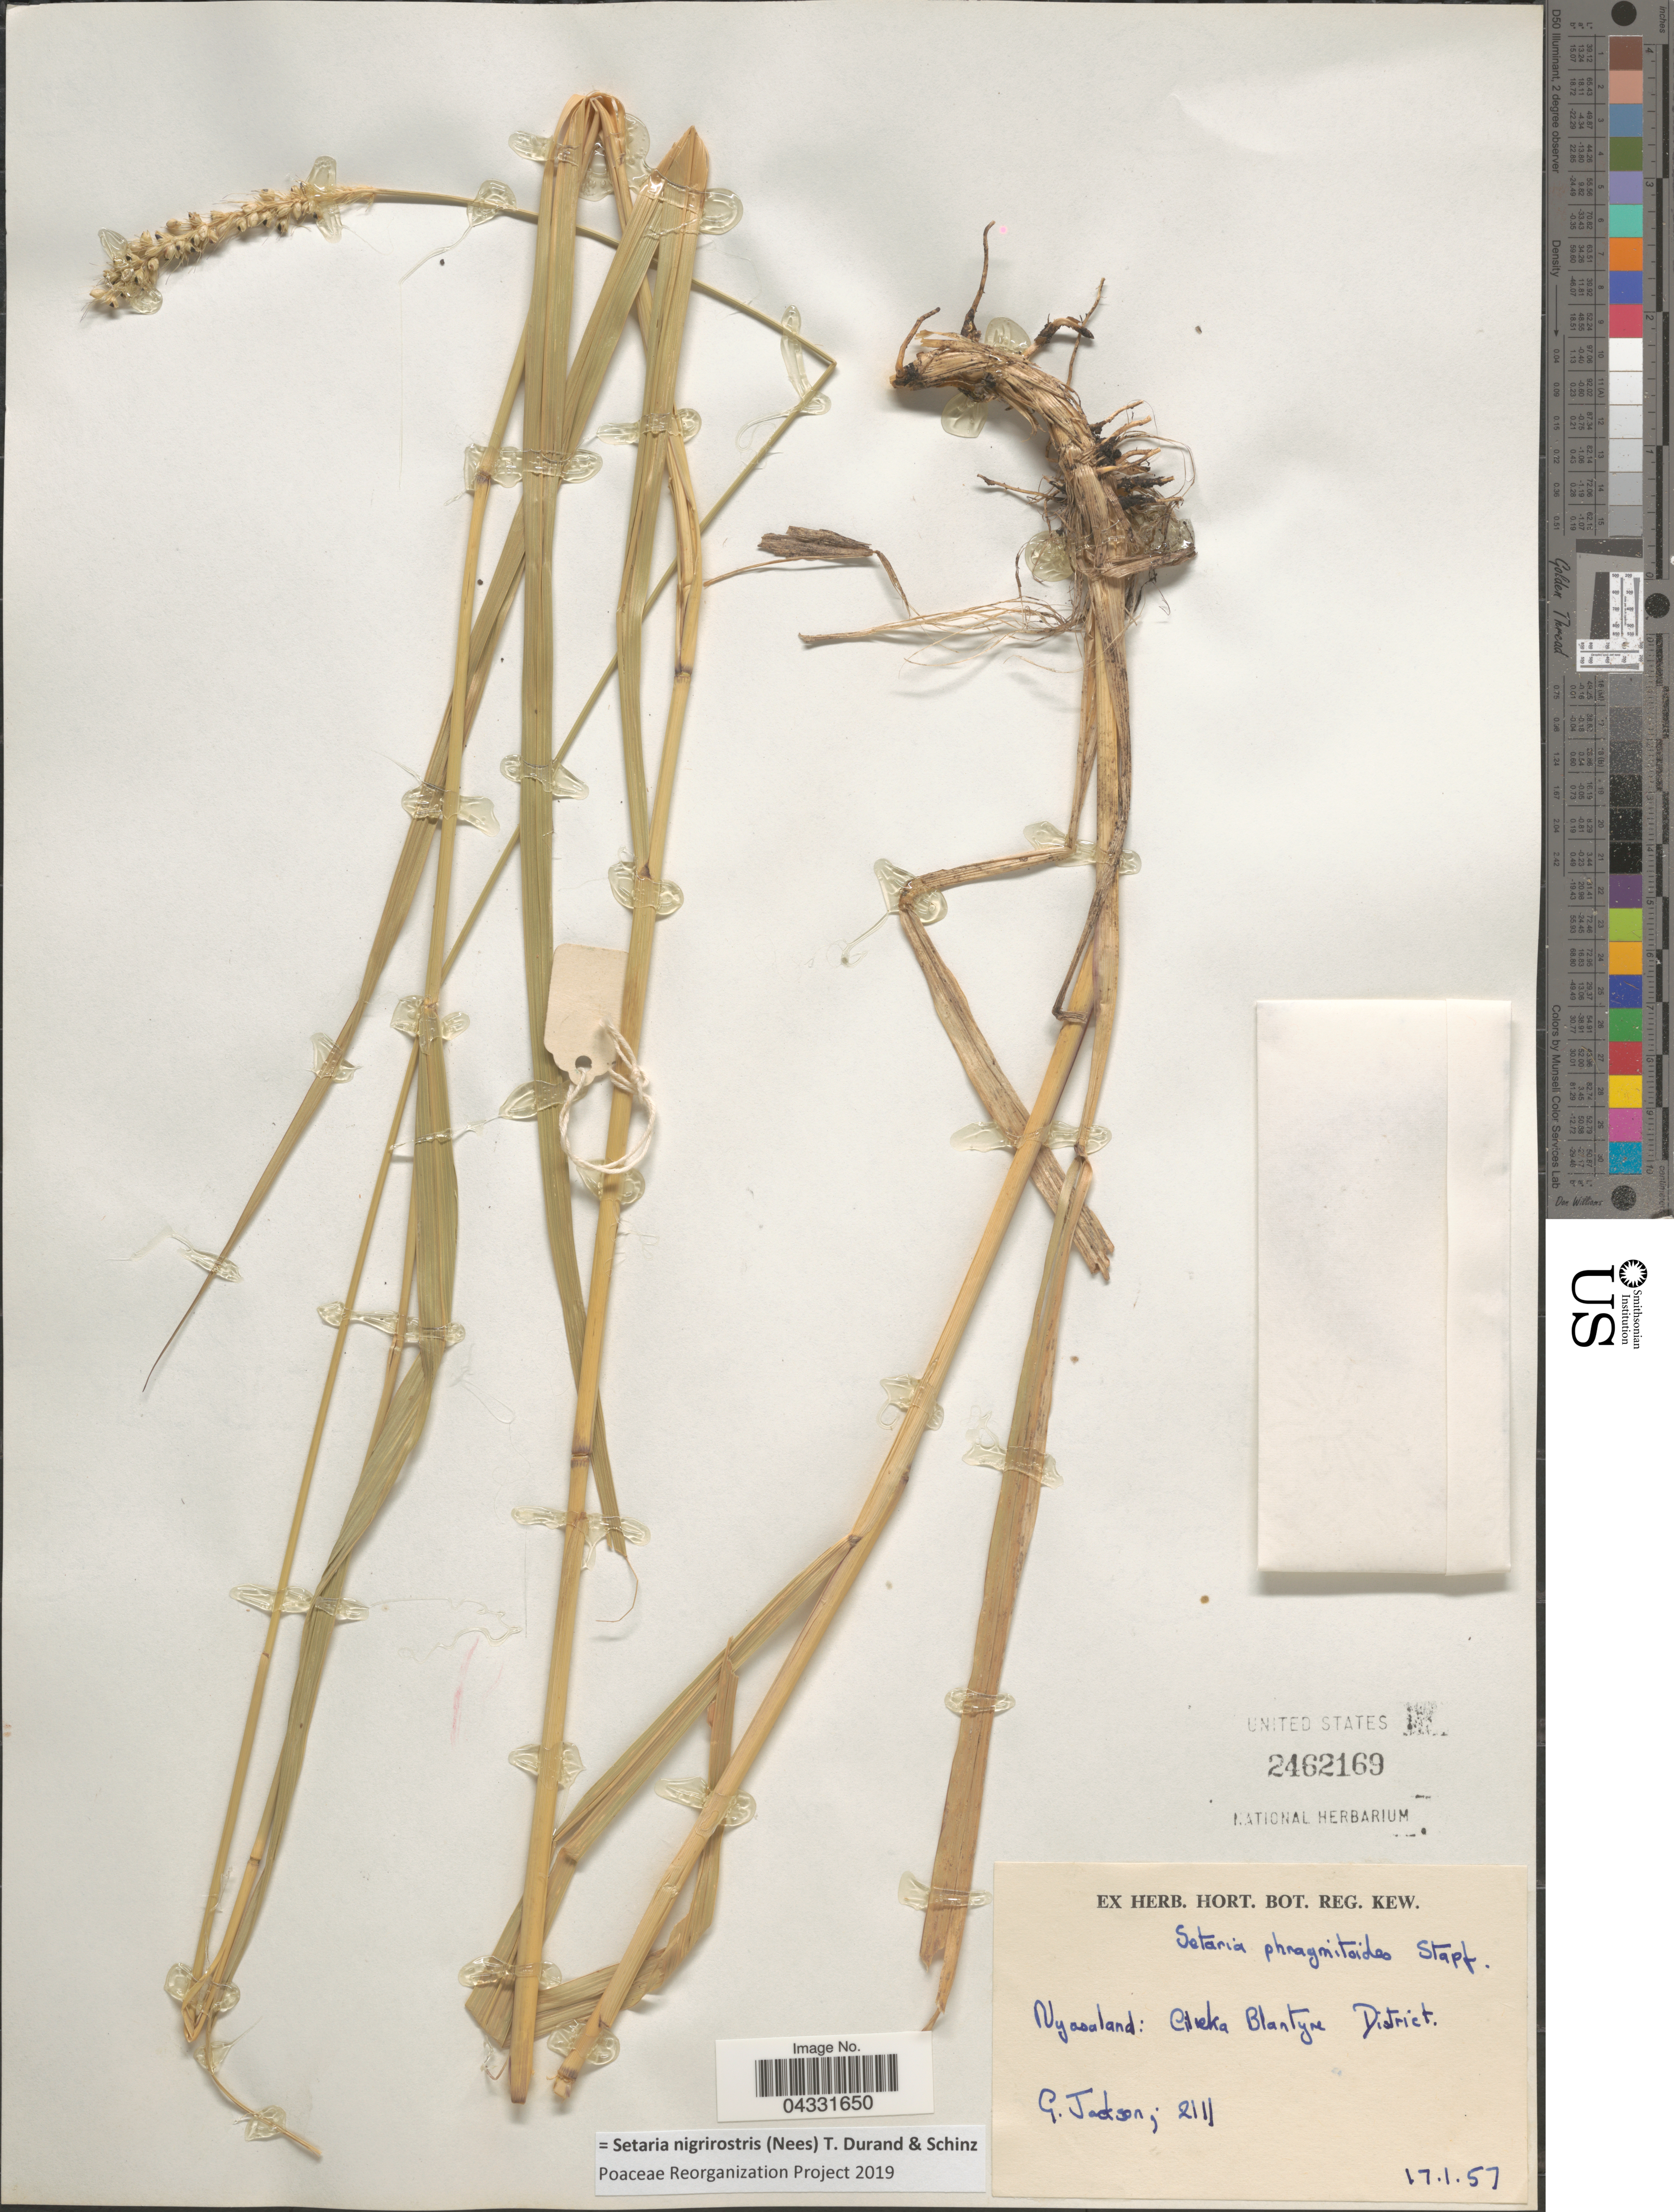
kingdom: Plantae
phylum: Tracheophyta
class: Liliopsida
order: Poales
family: Poaceae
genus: Setaria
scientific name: Setaria nigrirostris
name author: (Nees) Durand & Schinz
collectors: G. Jackson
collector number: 2111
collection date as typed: Transcribed d/m/y: 17/1/57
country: Malawi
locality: Nyasaland: Chileka Blantyre District.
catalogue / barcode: US 2462169